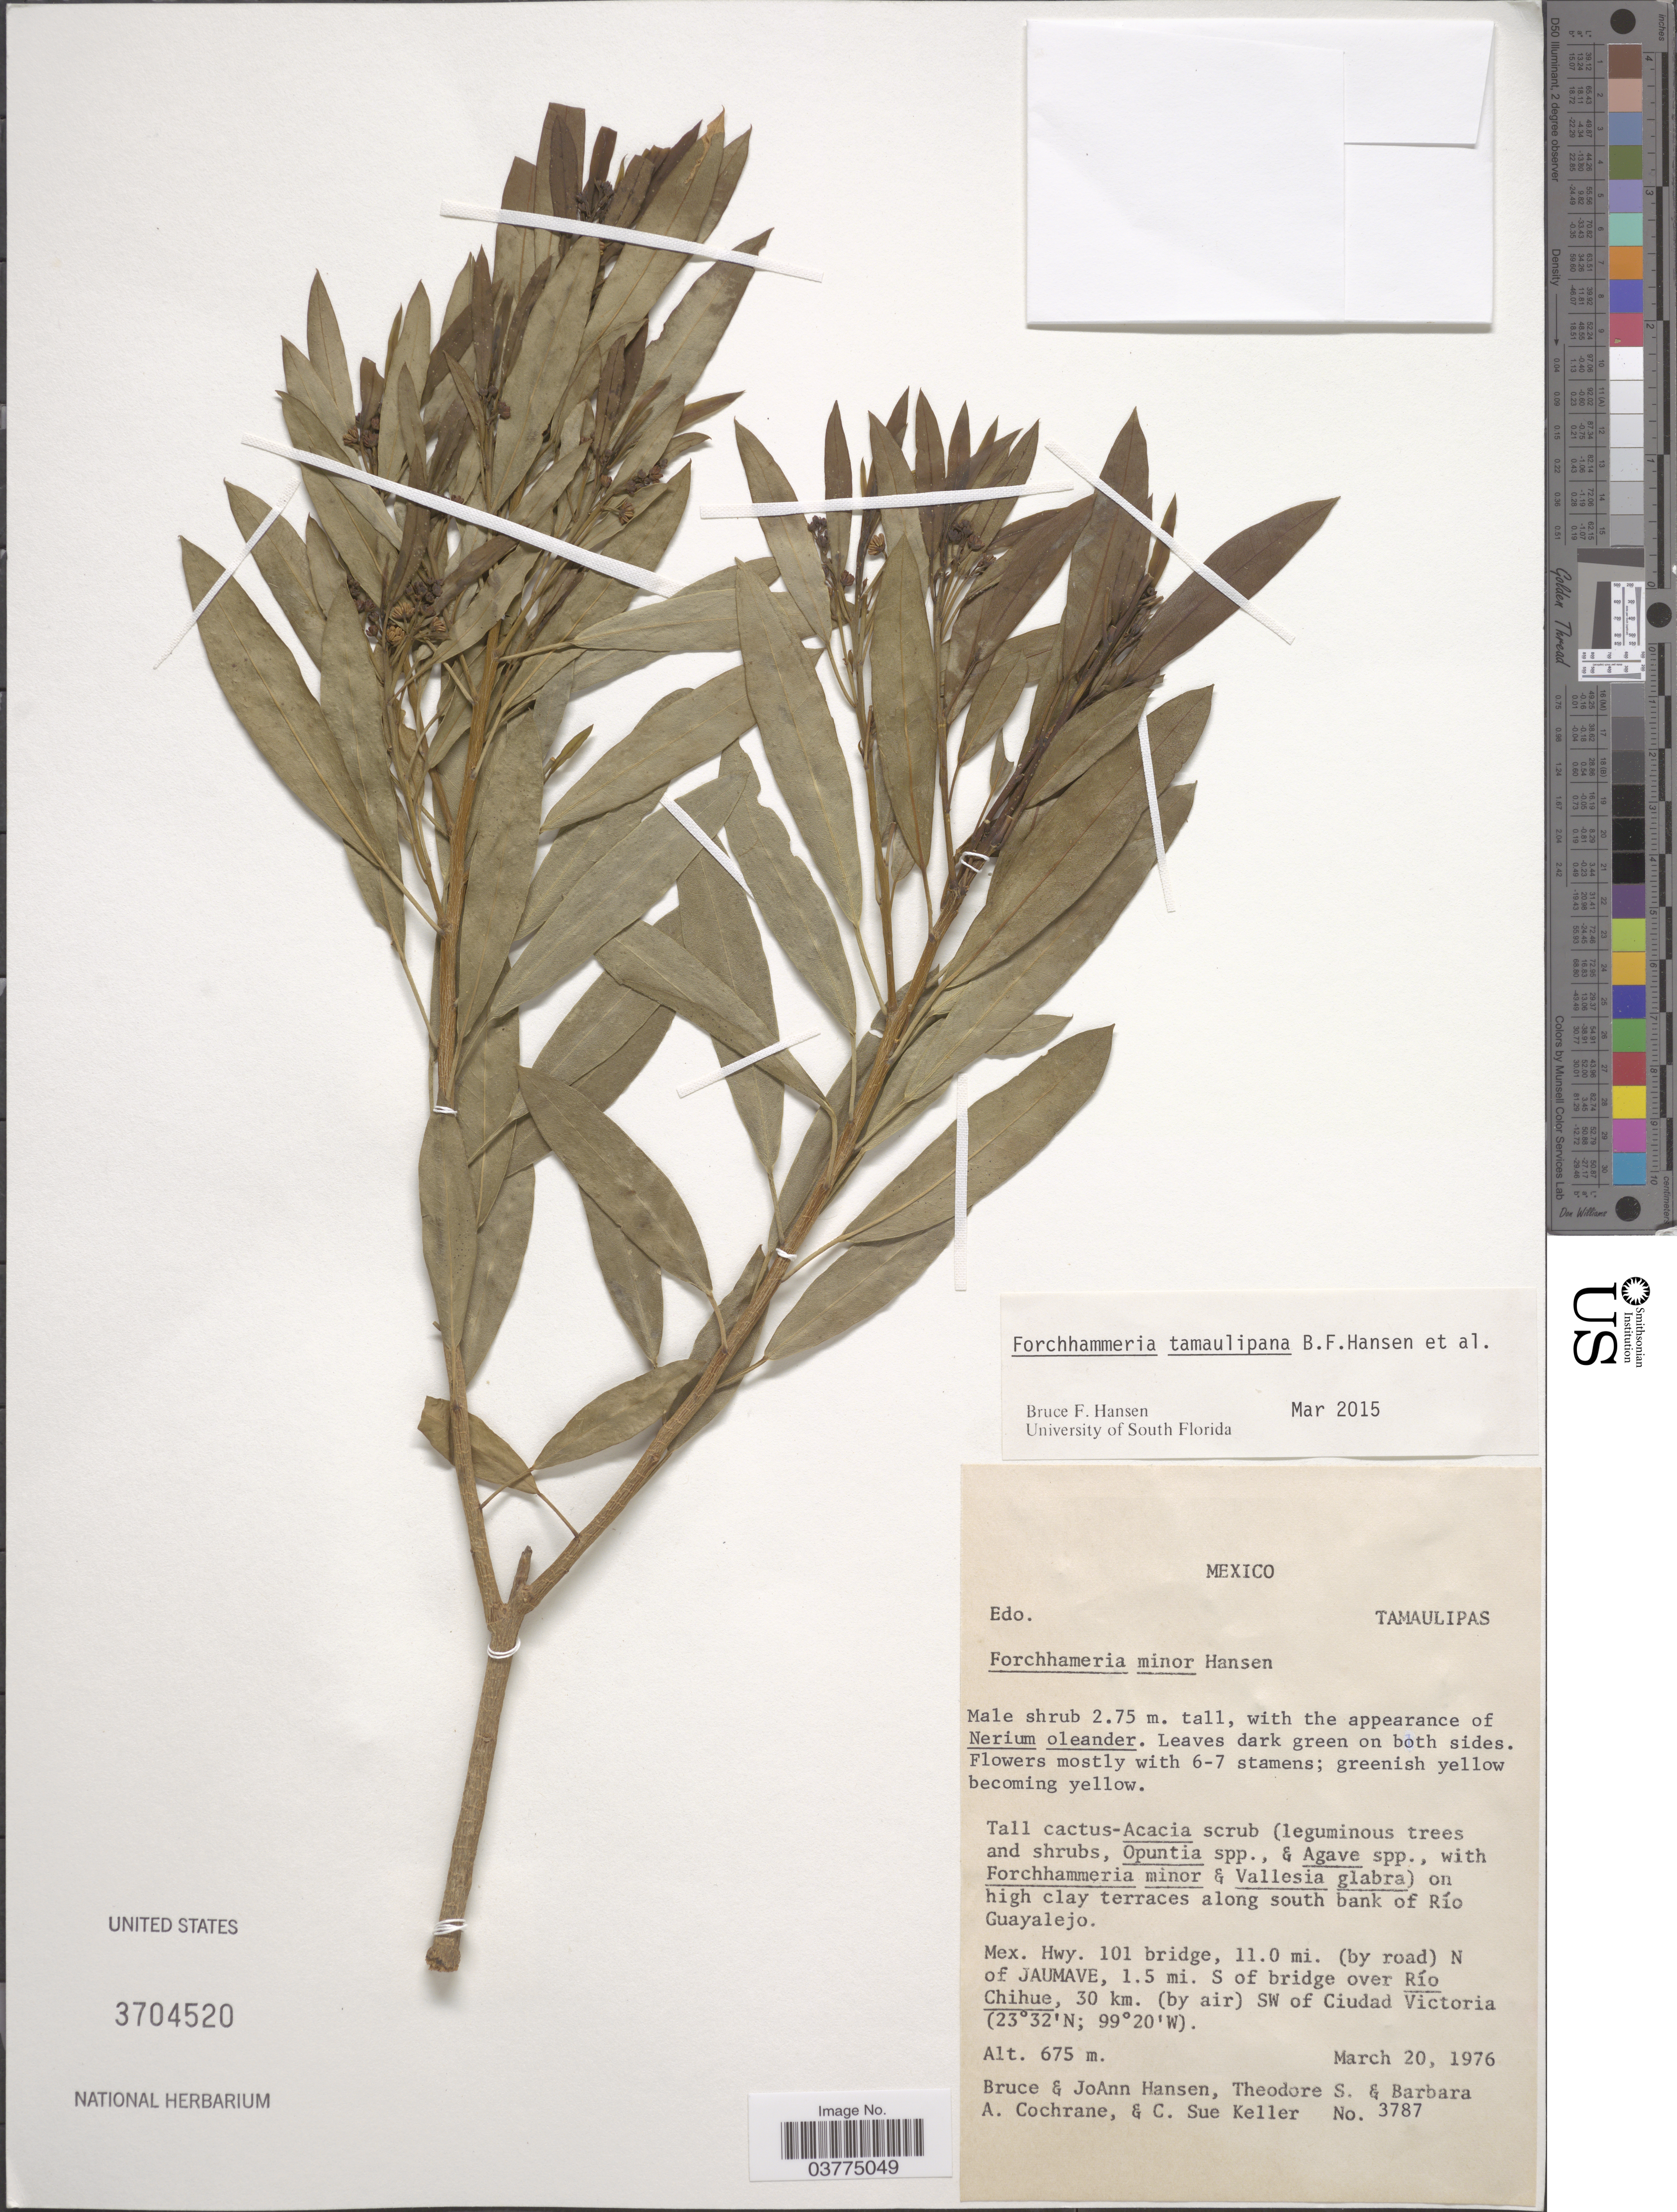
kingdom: Plantae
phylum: Tracheophyta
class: Magnoliopsida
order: Brassicales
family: Stixaceae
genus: Forchhammeria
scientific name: Forchhammeria tamaulipana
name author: B.F. Hansen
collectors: B. Hansen, J. Hansen, T. S. Cochrane, B. Cochrane & C. Keller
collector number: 3787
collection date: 1976-03-20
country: Mexico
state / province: Tamaulipas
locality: Edo. Tamaulipas. Mex. Hwy. 101 bridge, 11.0 mi. (by road) N of Jaumave, 1.5 mi. S of bridge over Río Chihue, 30 km. (by air) SW of Ciudad Victoria.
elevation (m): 675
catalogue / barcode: US 3704520